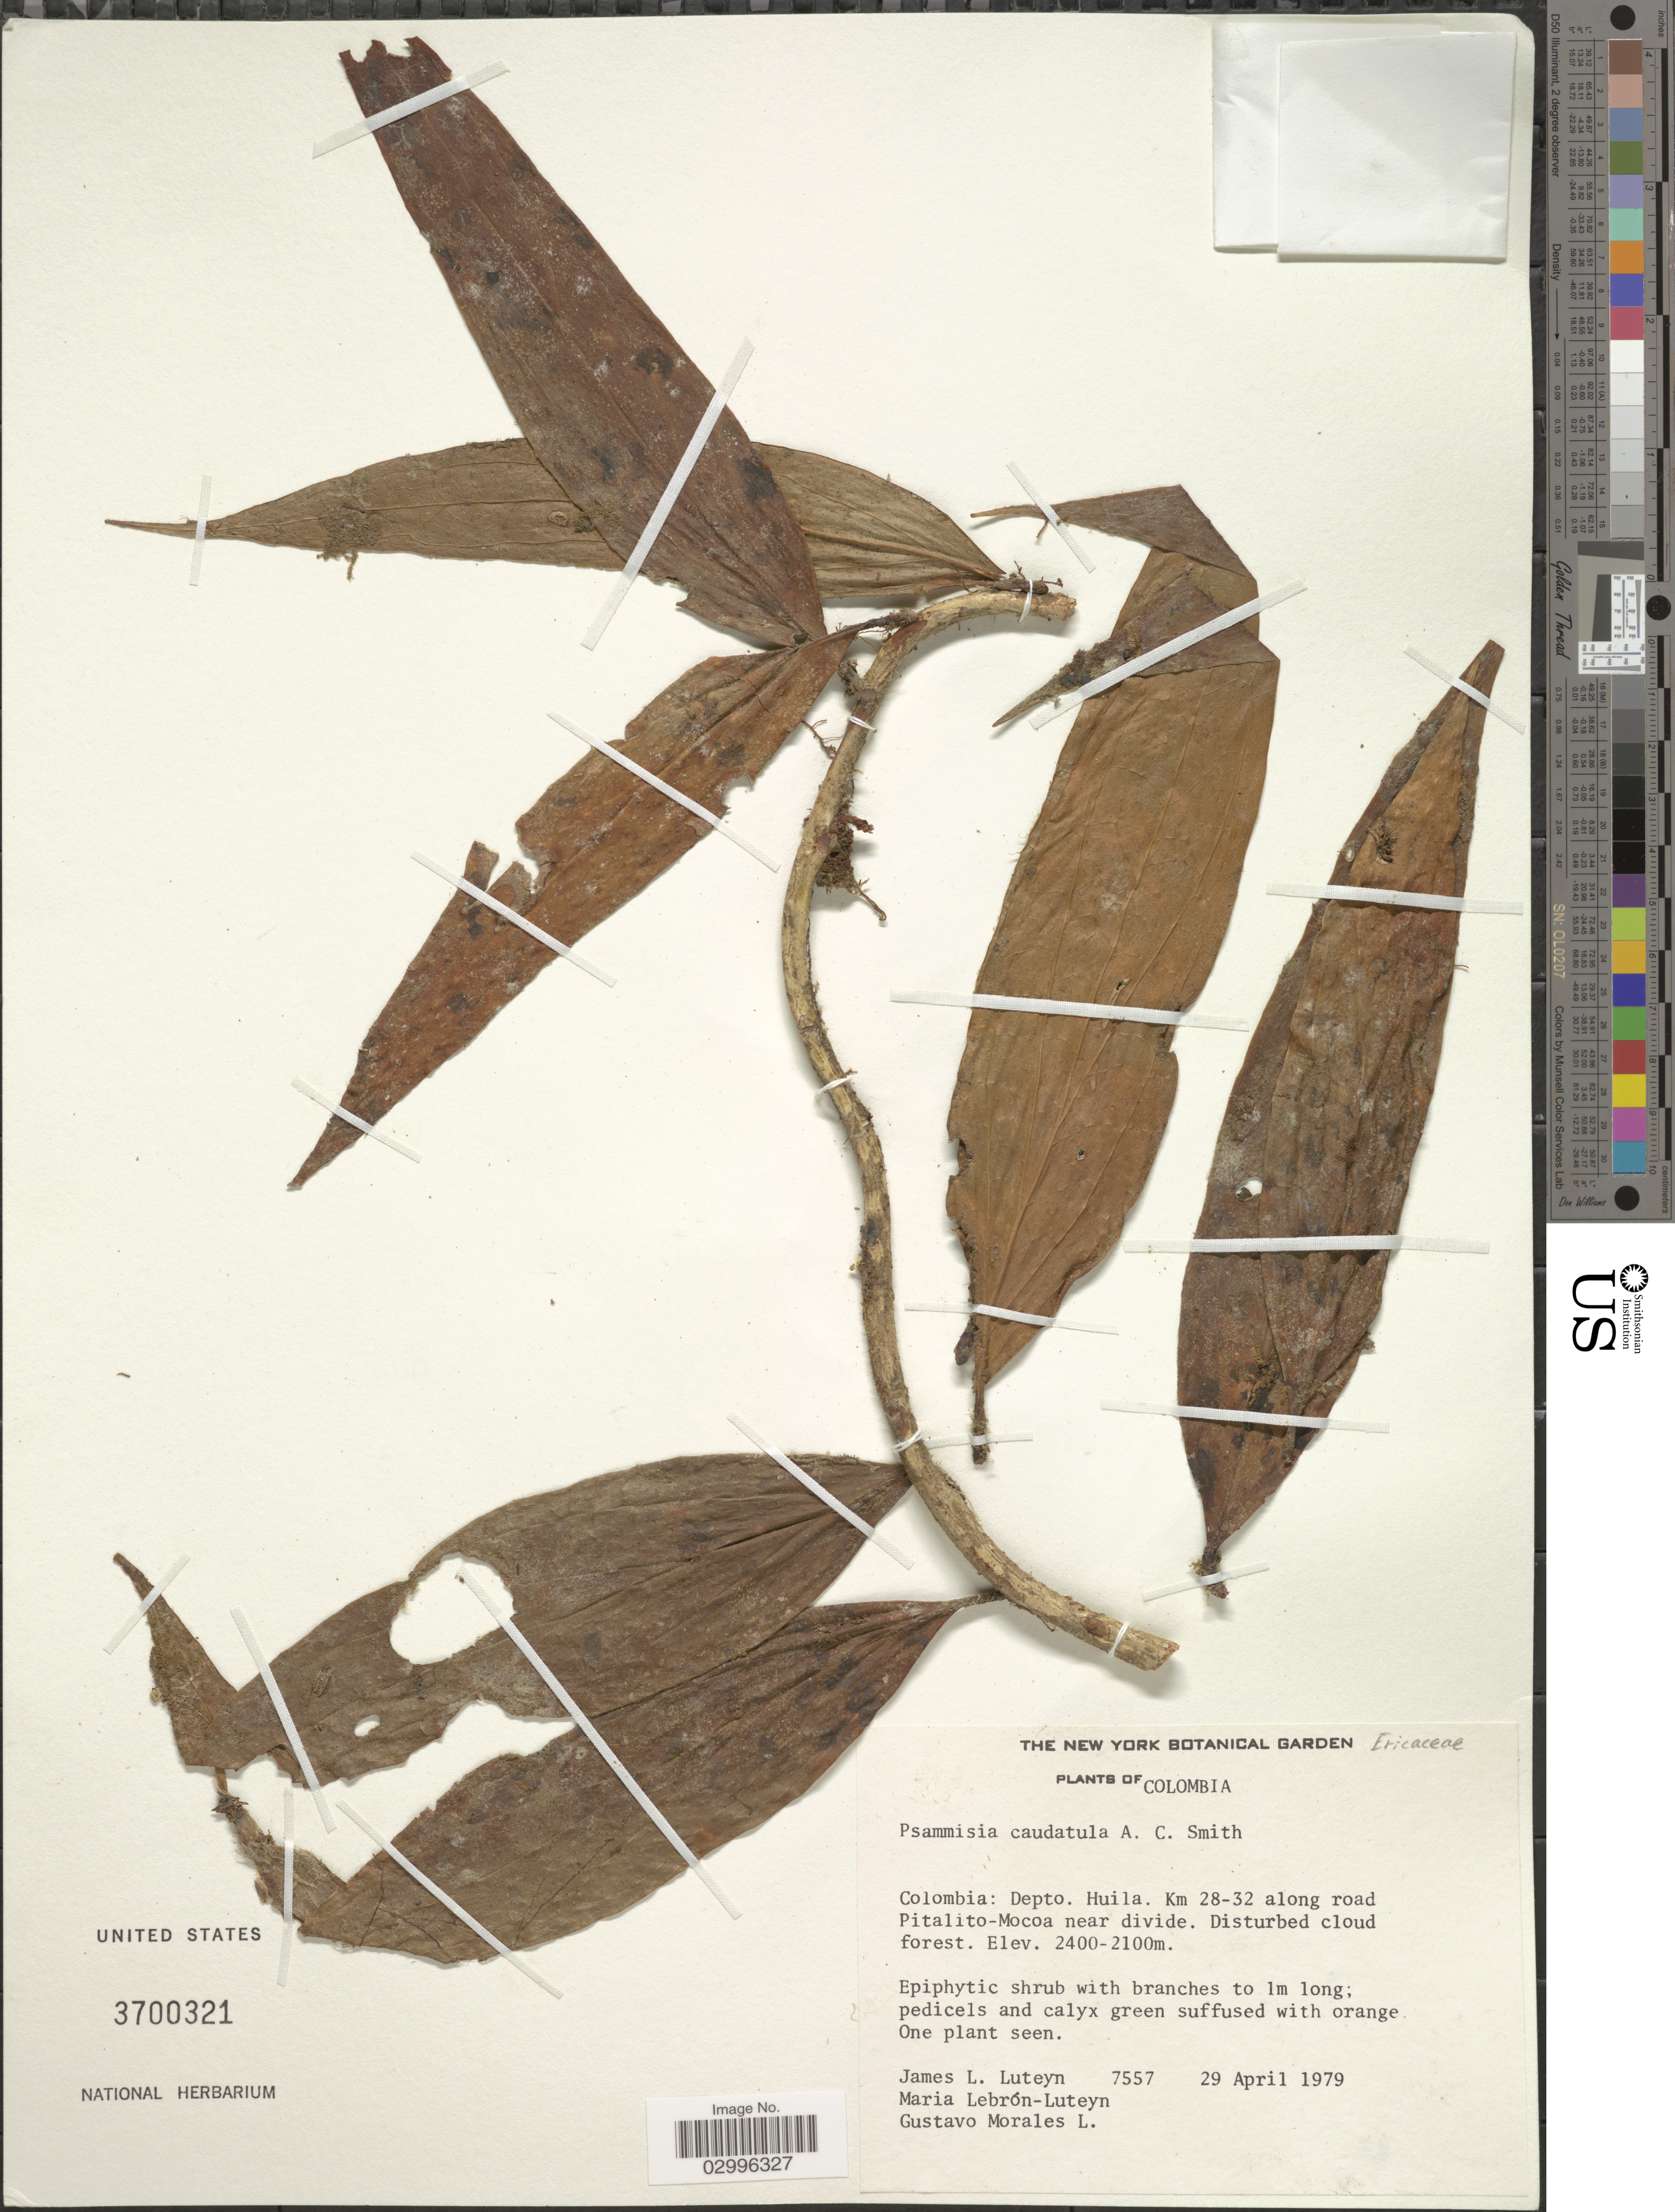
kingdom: Plantae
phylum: Tracheophyta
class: Magnoliopsida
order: Ericales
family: Ericaceae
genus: Psammisia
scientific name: Psammisia caudatula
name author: Sleumer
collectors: J. L. Luteyn, M. L. Lebrón-Luteyn & G. Morales L.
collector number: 7557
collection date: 1979-04-29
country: Colombia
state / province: Huila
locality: Km 28-32 along road Pitalito - Mocoa near divide.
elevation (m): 2100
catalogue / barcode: US 3700321